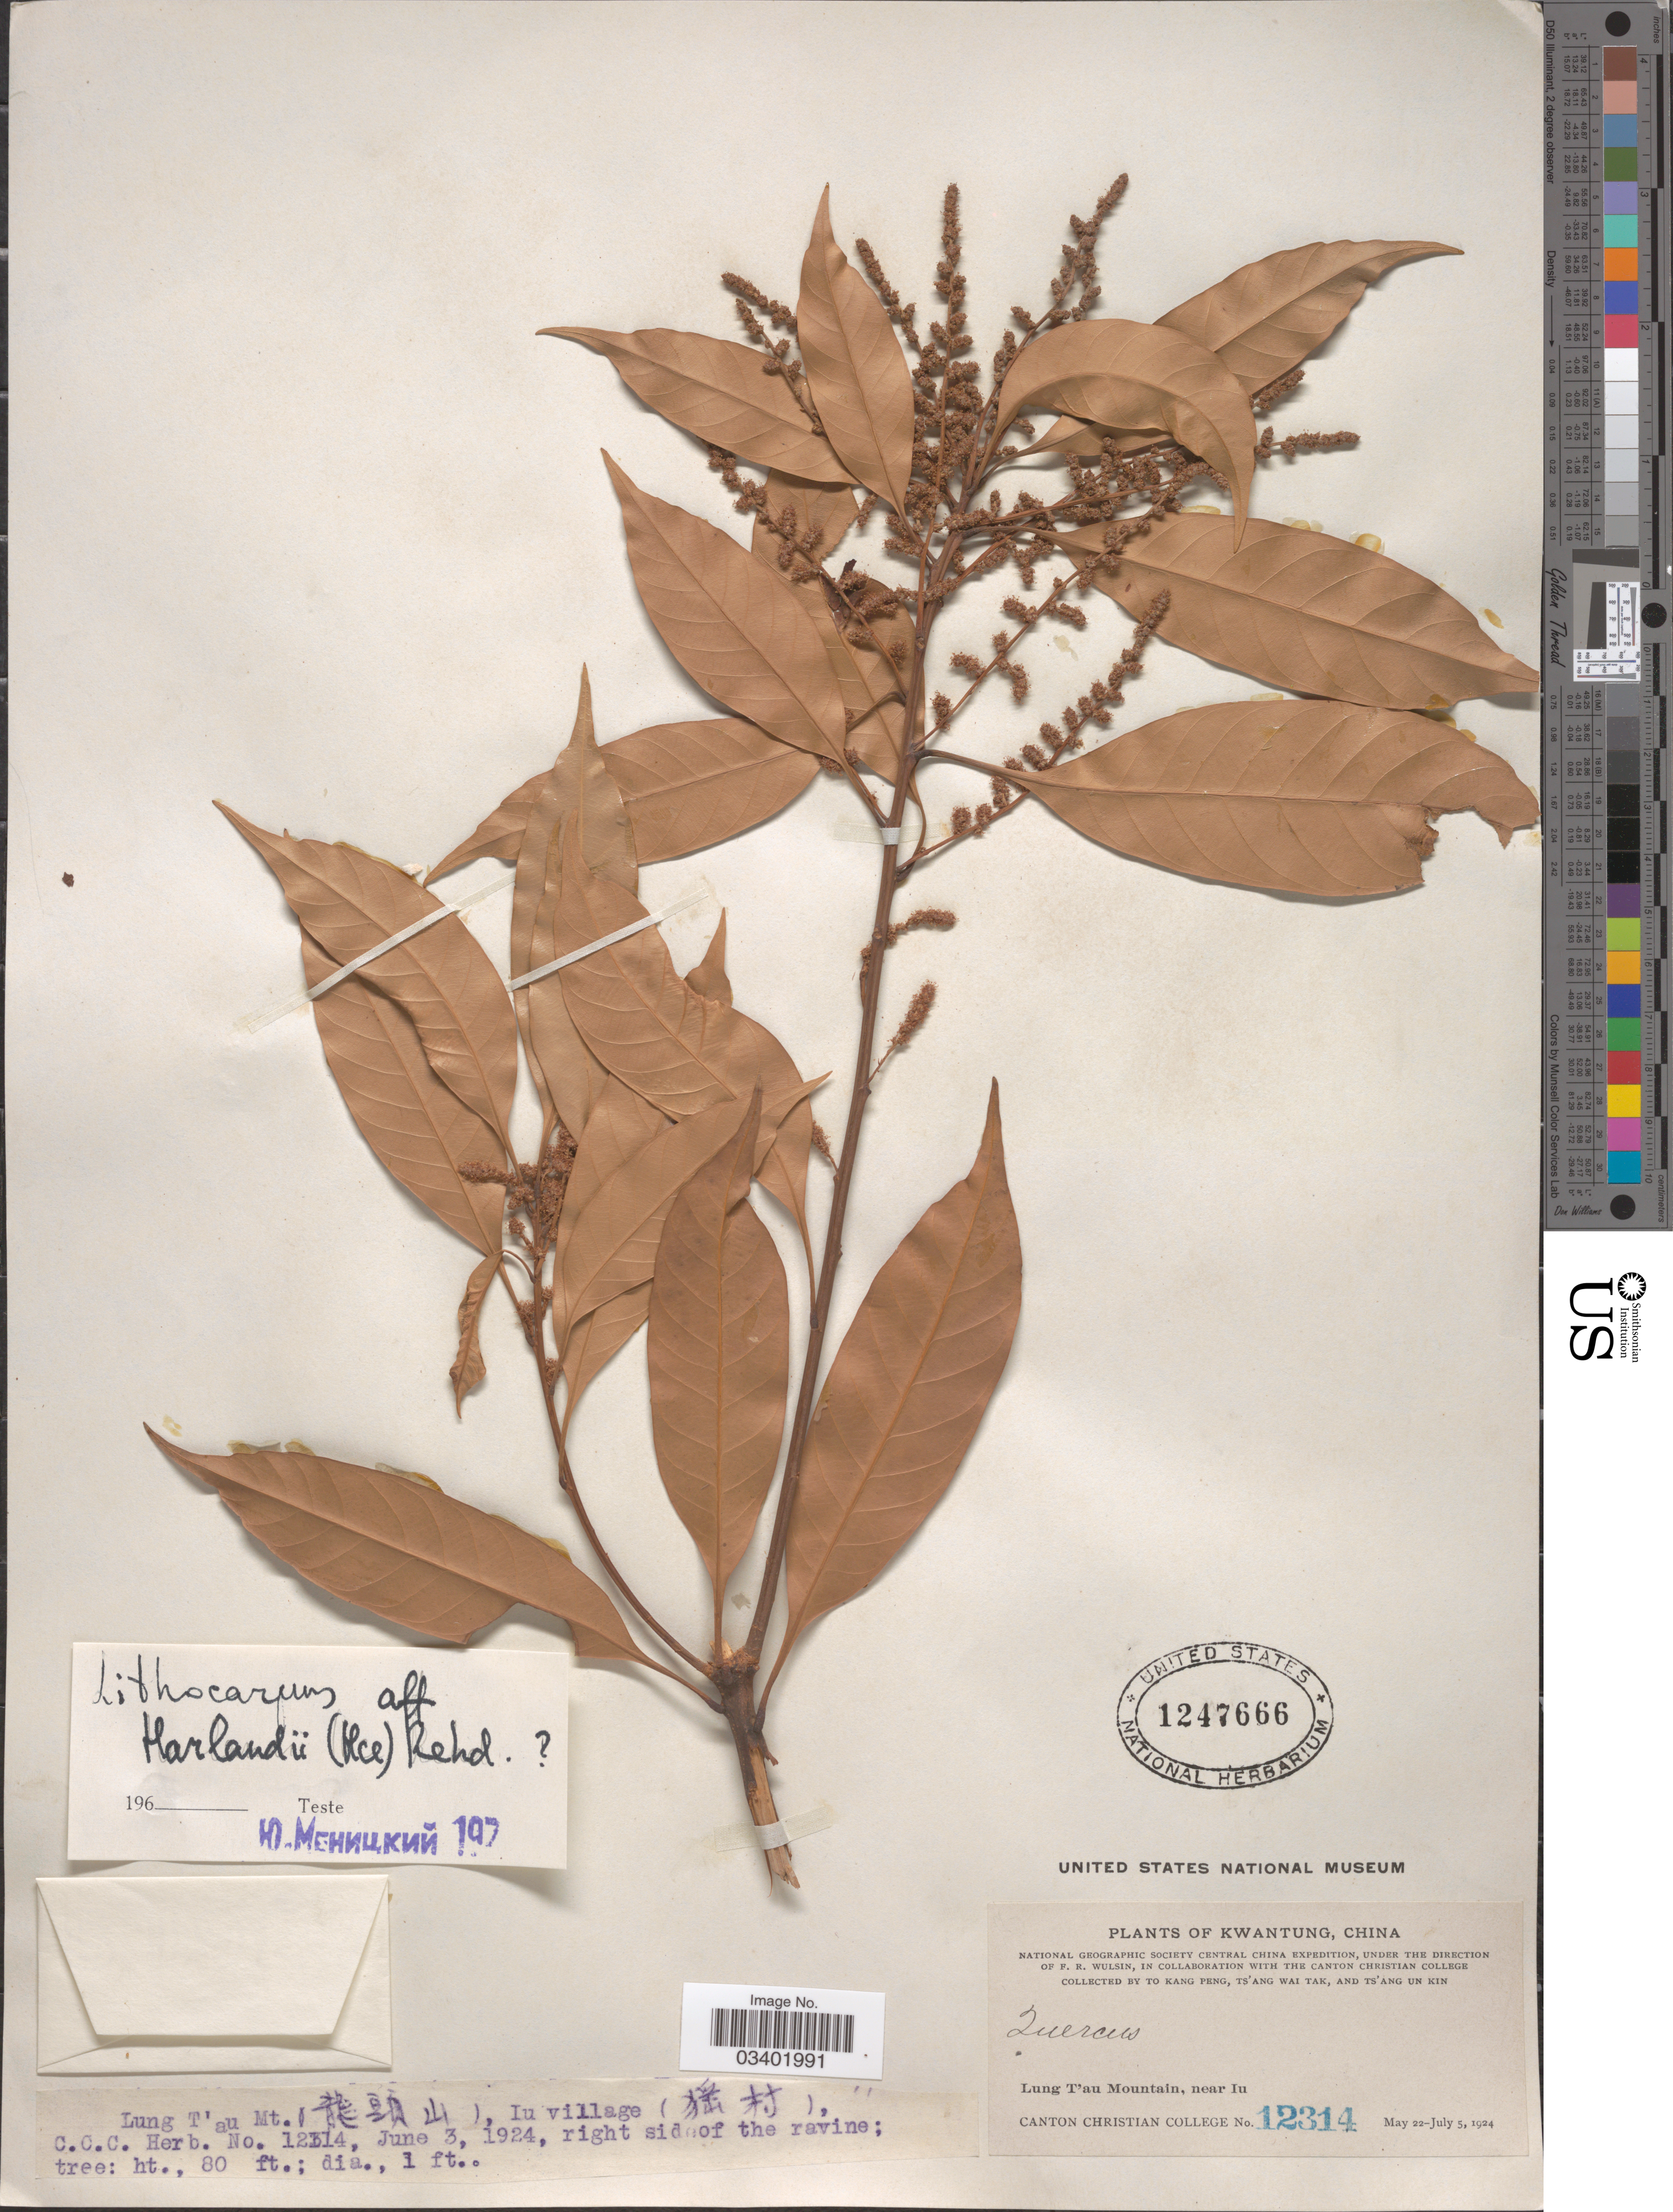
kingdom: Plantae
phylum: Tracheophyta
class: Magnoliopsida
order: Fagales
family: Fagaceae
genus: Lithocarpus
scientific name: Lithocarpus harlandii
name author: (Hance ex Walp.) Rehder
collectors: To Kang P'eng, W. T. Tsang & Ts' Ang Un Kin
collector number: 12314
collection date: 1924-06-03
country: China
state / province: Guangdong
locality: Kwangtung. Lung T'au Mountain, near Iu. (X), Iu village (X).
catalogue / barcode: US 1247666